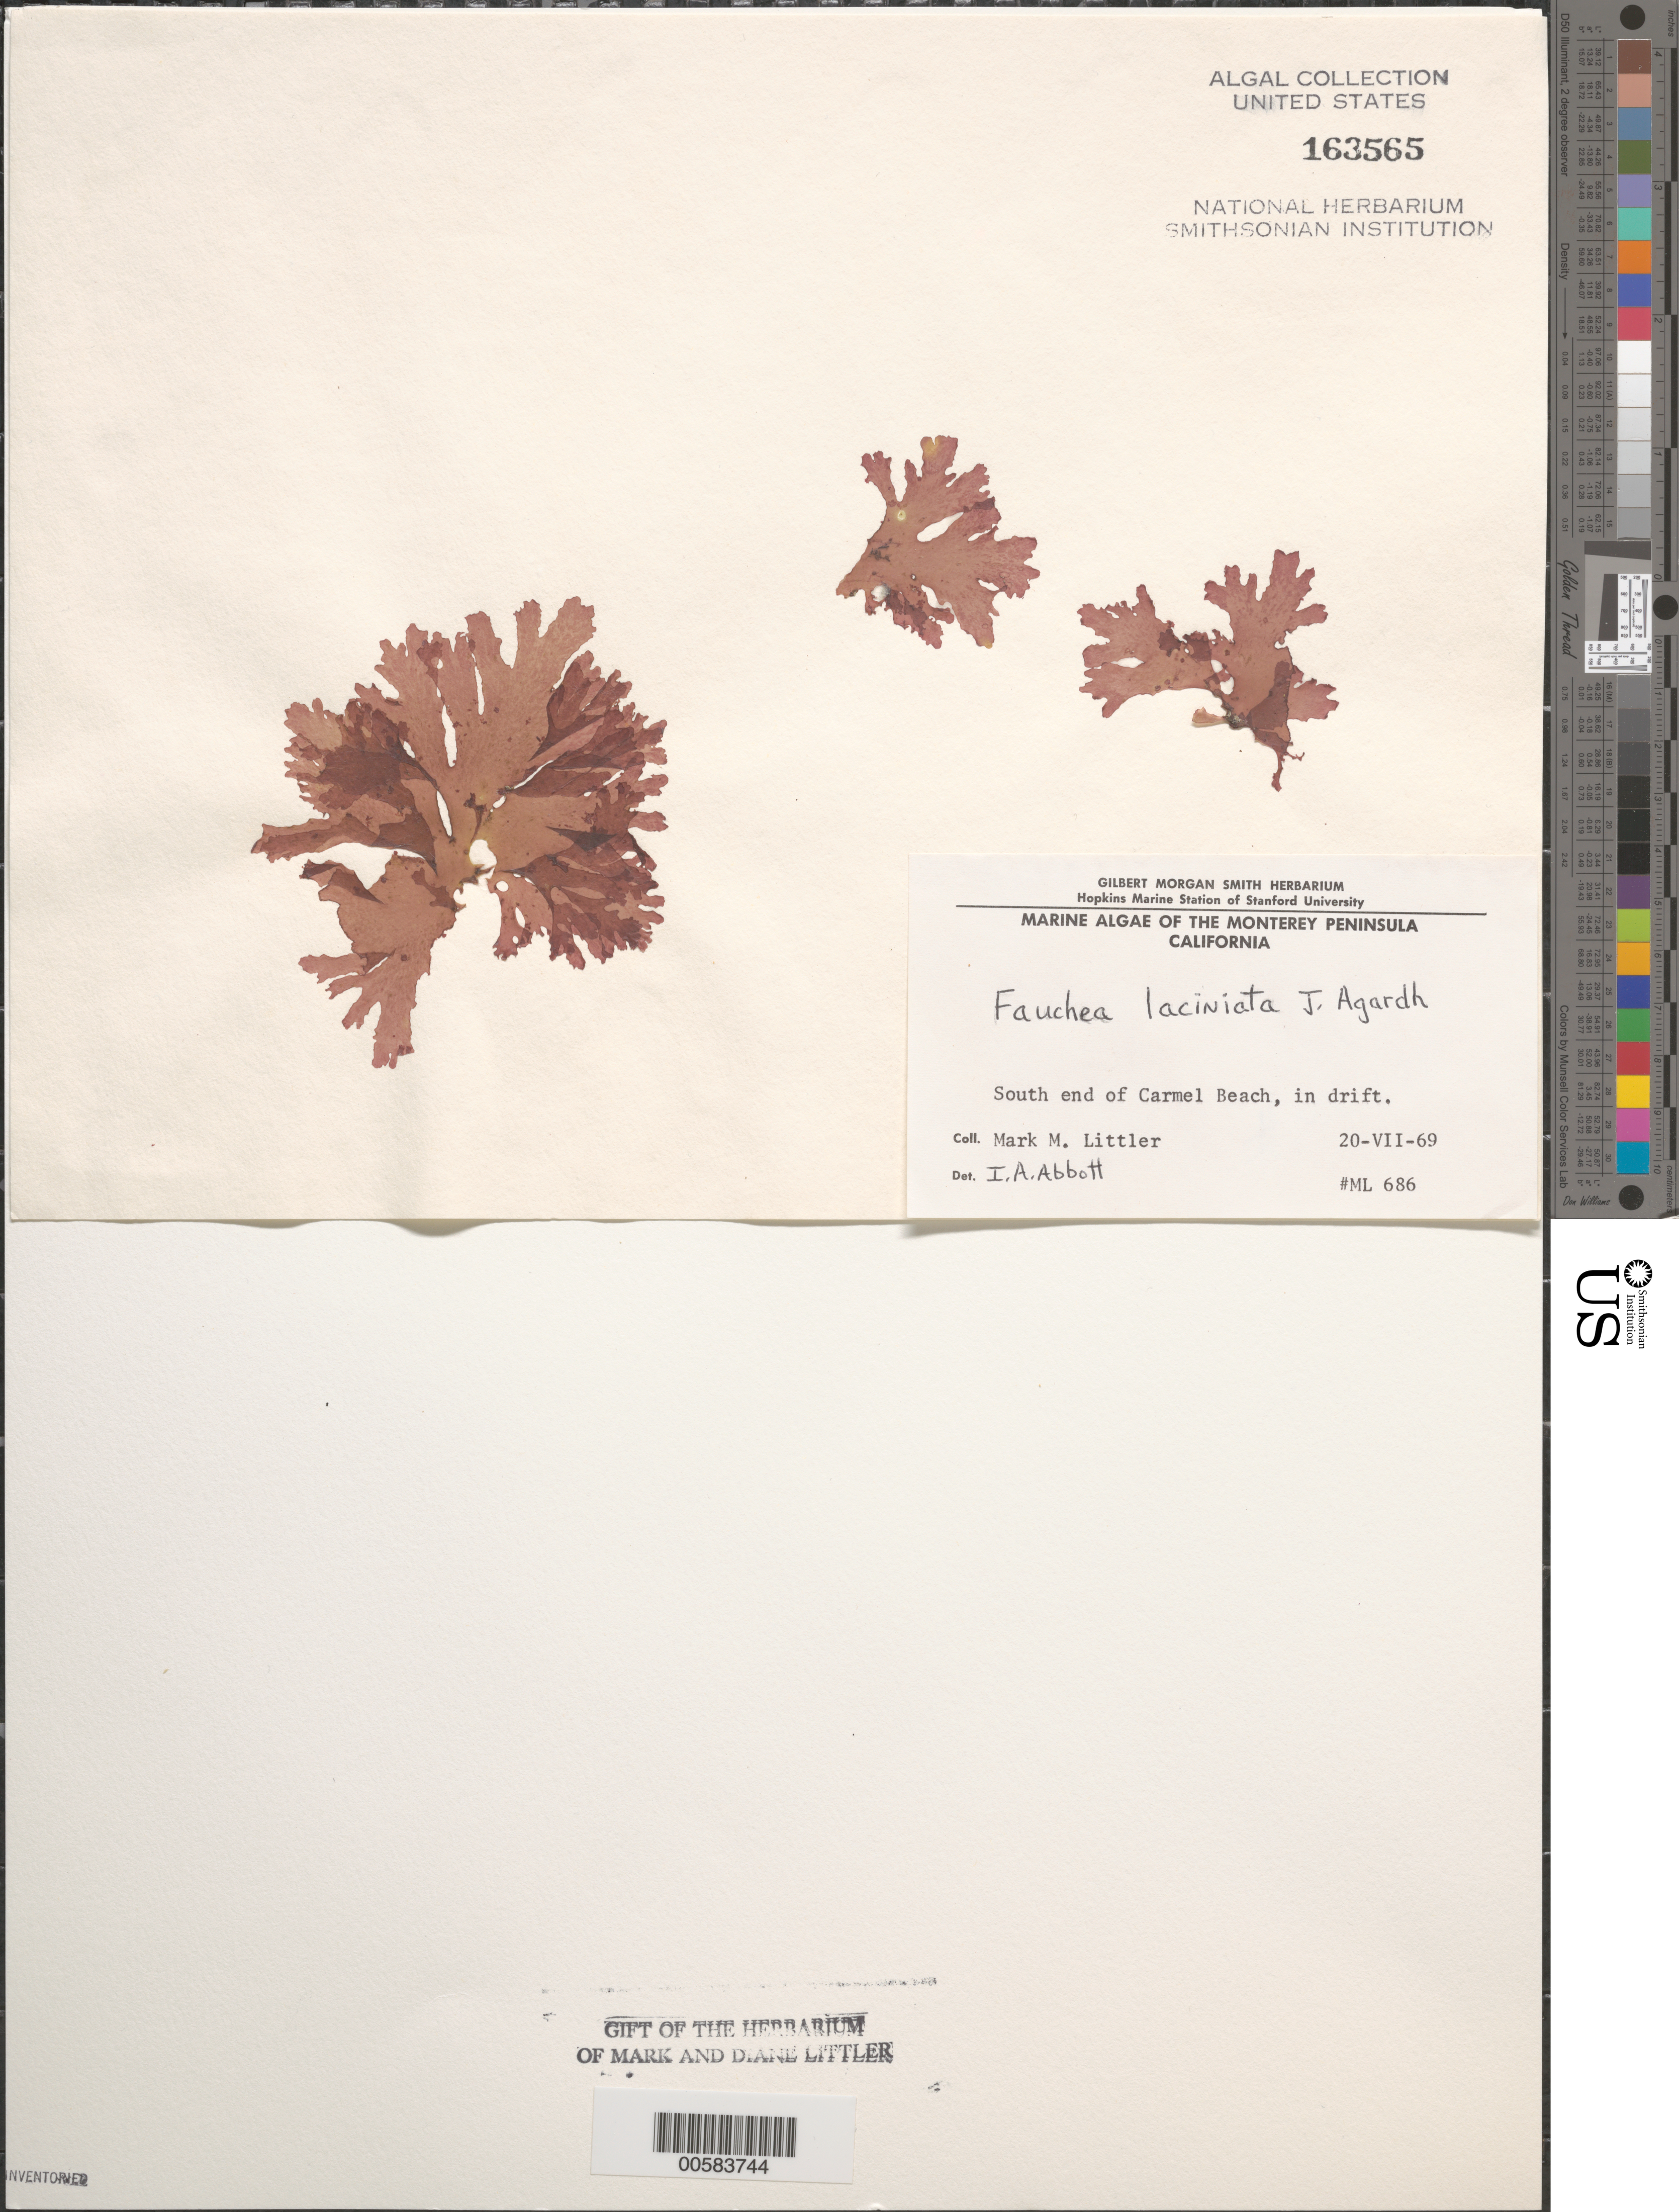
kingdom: Plantae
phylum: Rhodophyta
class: Florideophyceae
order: Rhodymeniales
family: Faucheaceae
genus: Gloiocladia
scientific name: Gloiocladia laciniata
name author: (J. Agardh) Rodríguez-Prieto & N. Sánchez in Rodríguez-Prieto et al.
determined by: Algae name updating Project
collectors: M. M. Littler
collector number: ML 686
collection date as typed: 20 Jul 1969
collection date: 1969-07-20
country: United States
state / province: California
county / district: Monterey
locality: Carmel Beach, south end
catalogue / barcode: US 163565